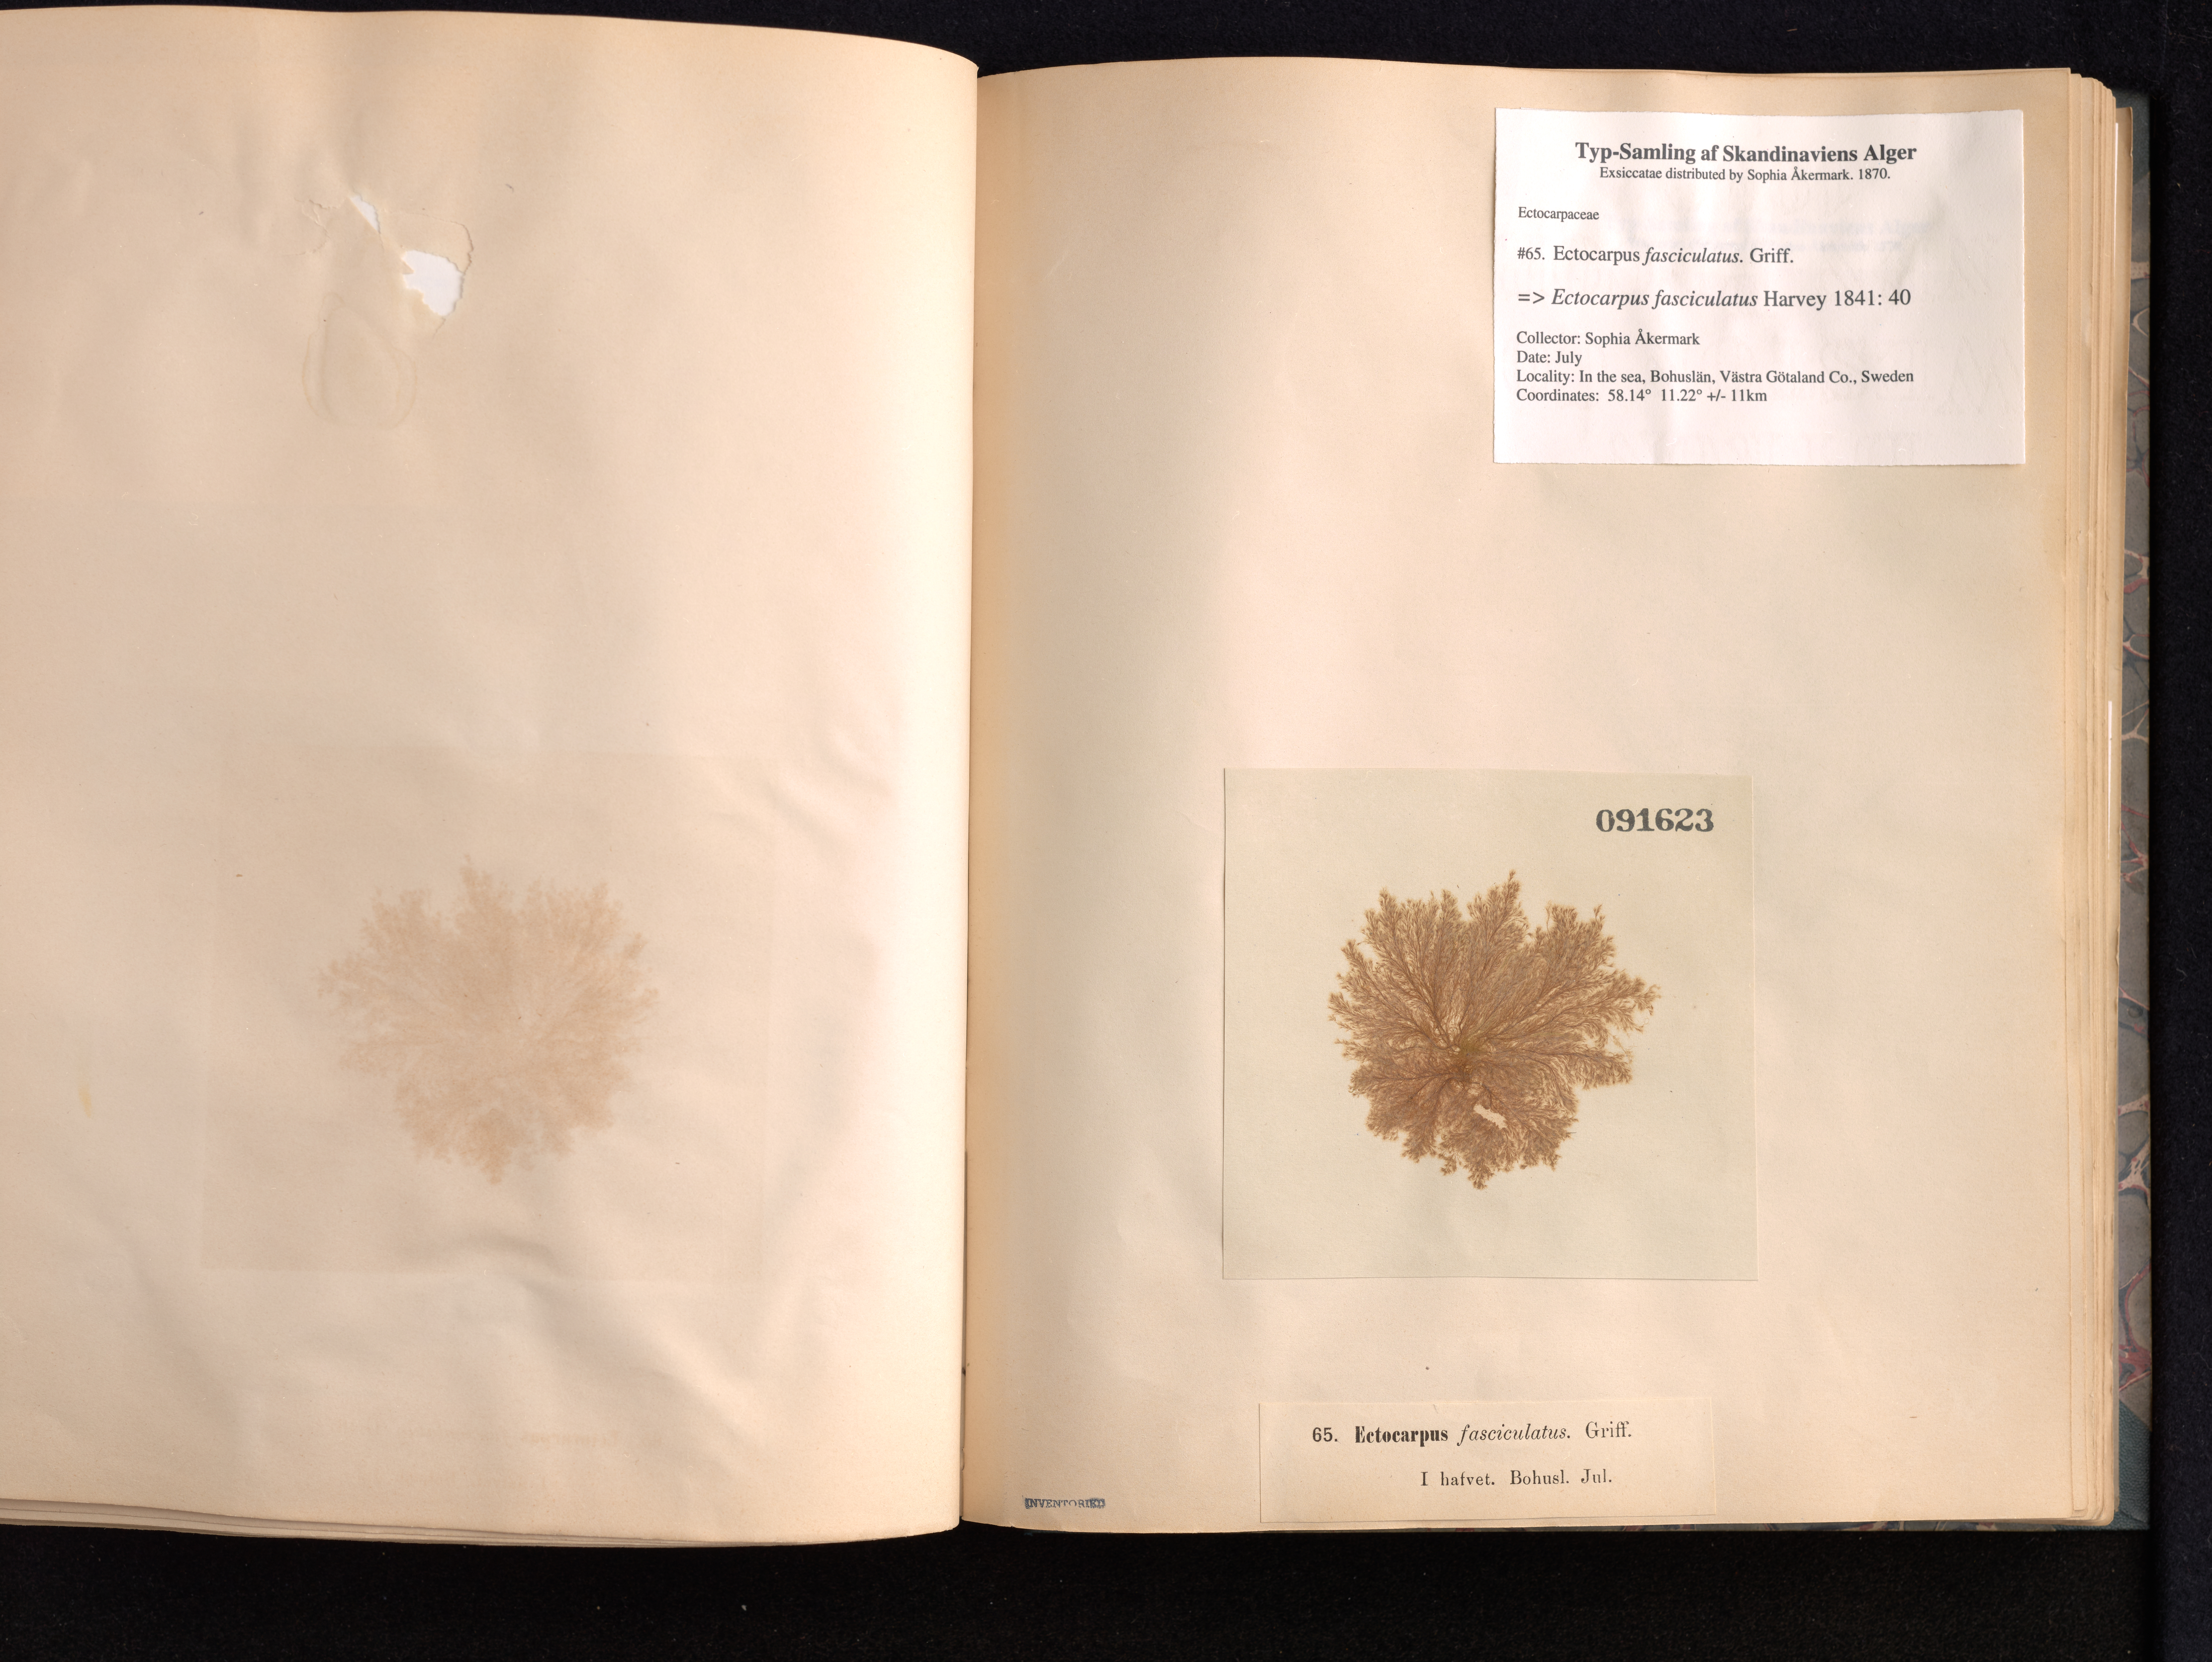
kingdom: Chromista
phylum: Ochrophyta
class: Phaeophyceae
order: Ectocarpales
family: Ectocarpaceae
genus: Ectocarpus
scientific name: Ectocarpus fasciculosus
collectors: S. Akermark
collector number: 65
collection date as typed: Jul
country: Sweden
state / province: Västra Götaland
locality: Bohuslan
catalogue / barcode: US 91623